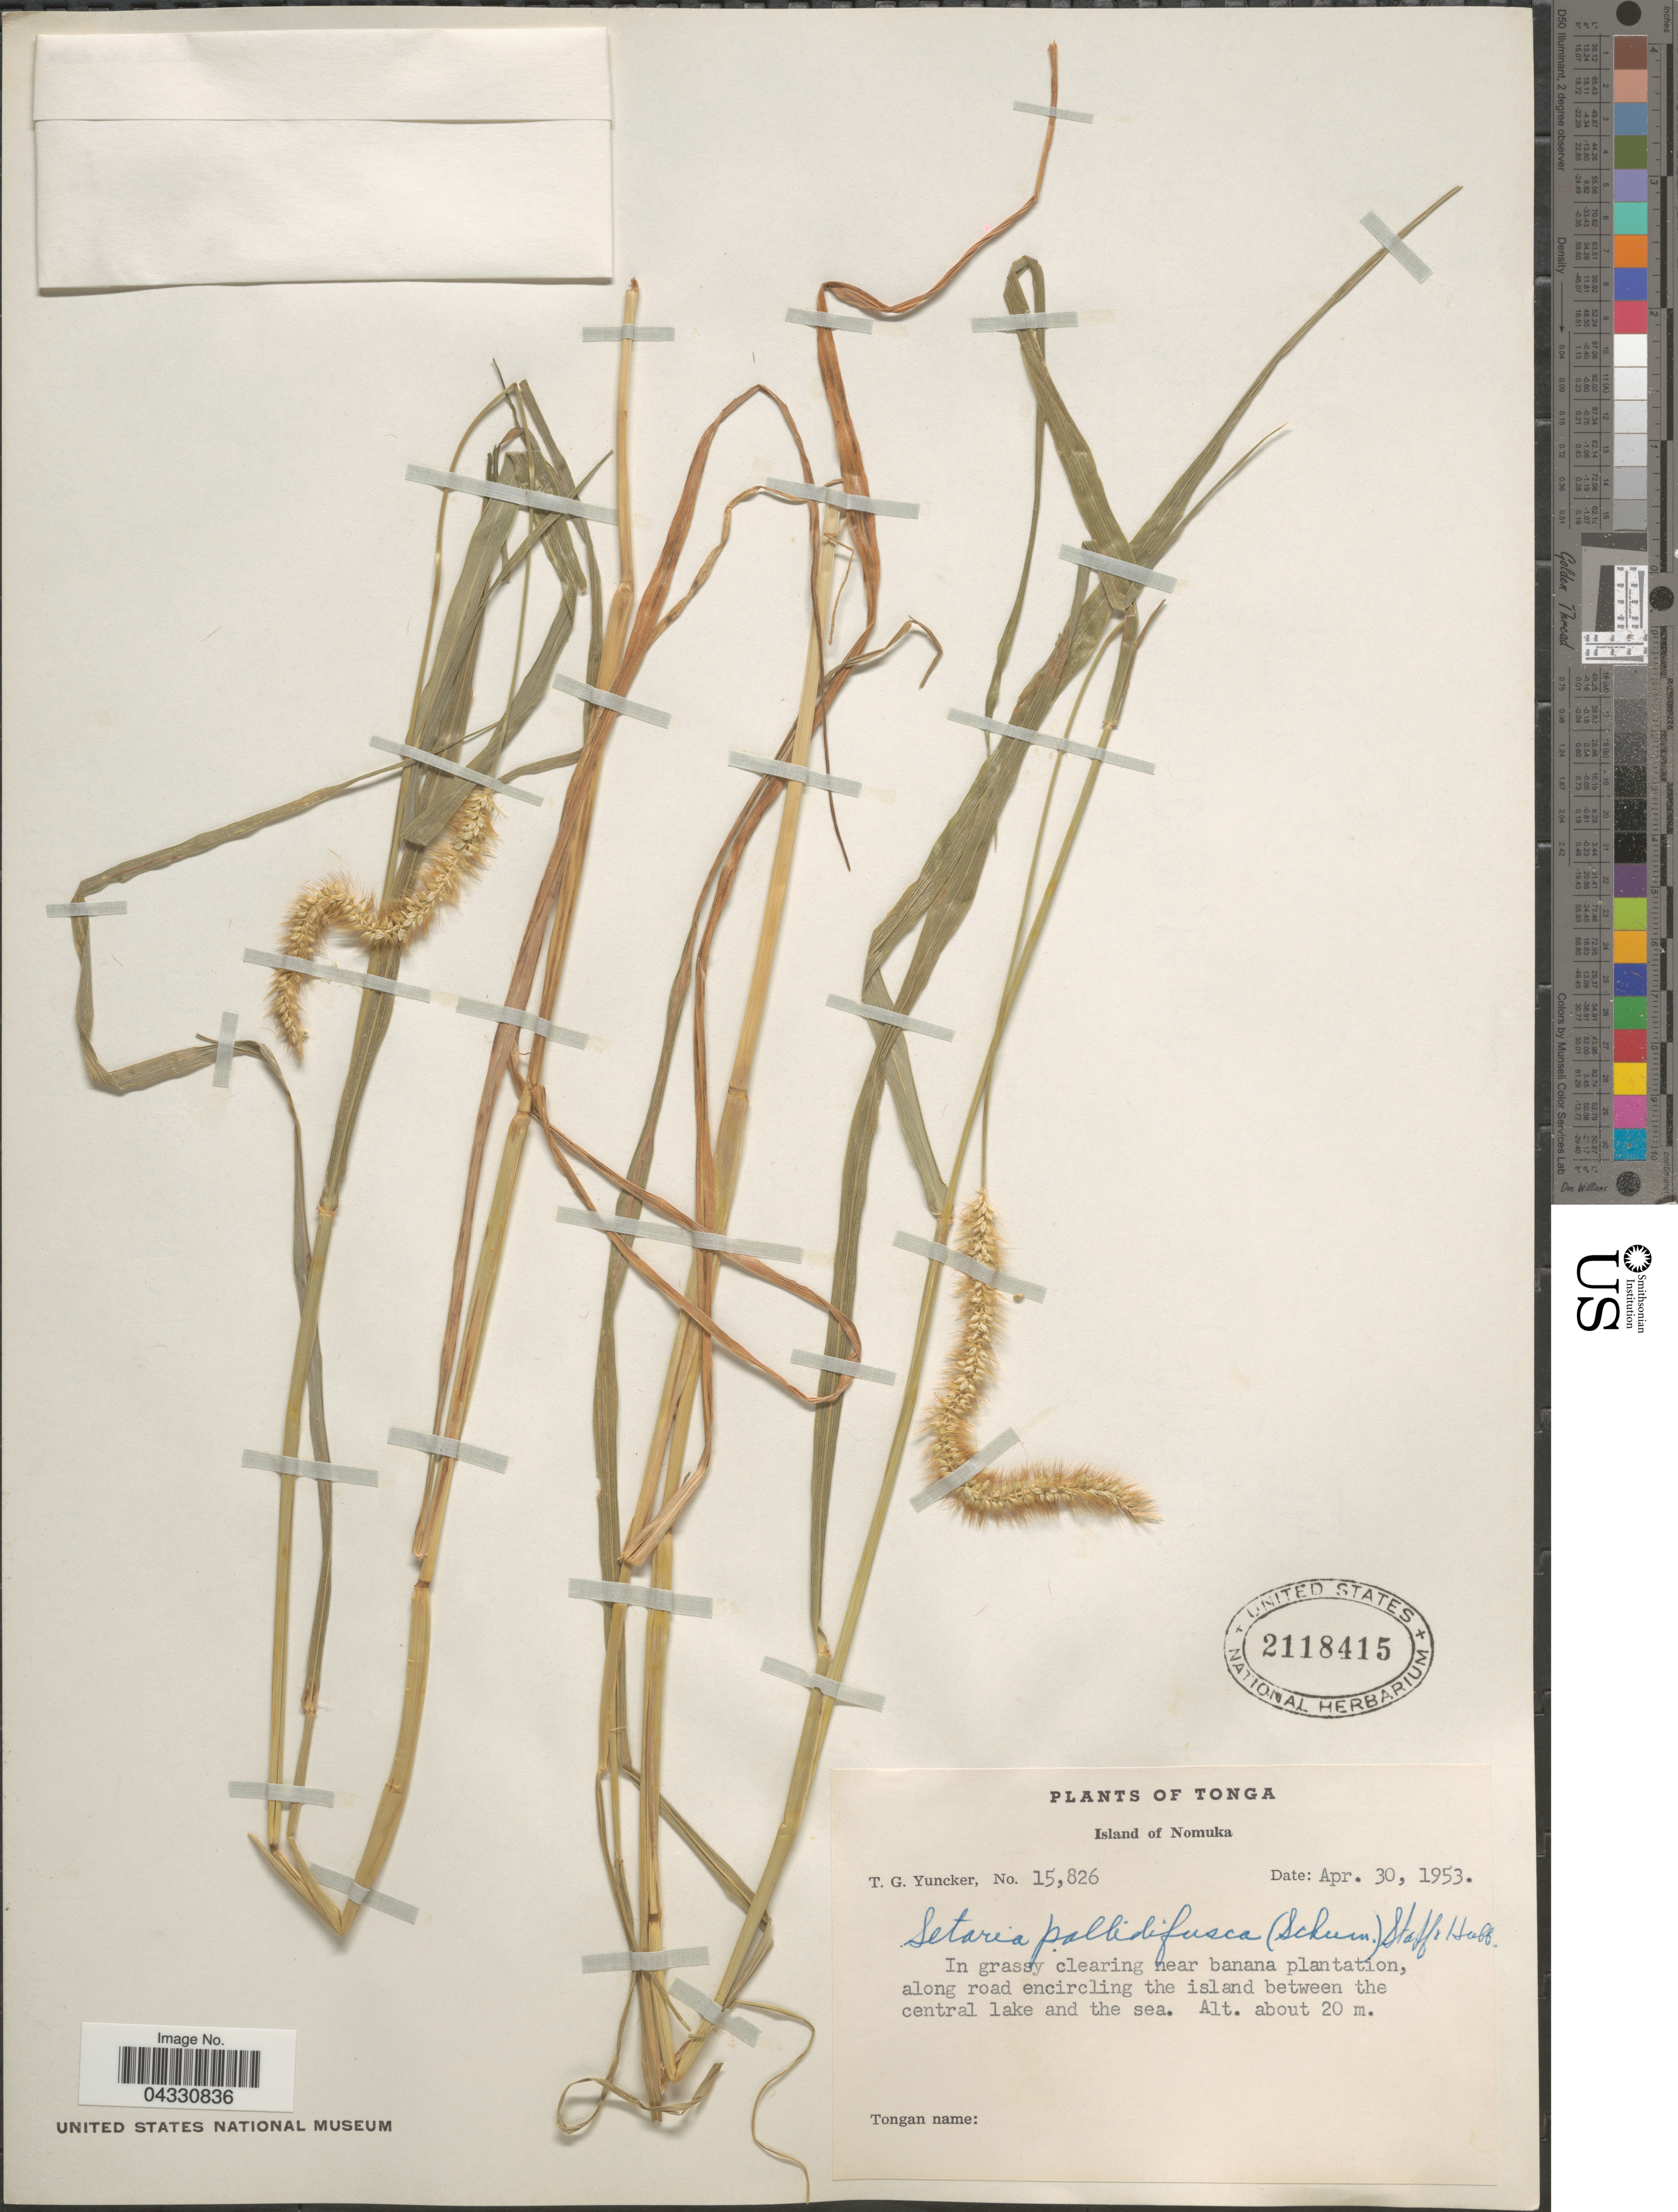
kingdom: Plantae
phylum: Tracheophyta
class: Liliopsida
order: Poales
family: Poaceae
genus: Setaria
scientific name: Setaria pallide-fusca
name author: (Schumach.) Stapf & C.E. Hubb.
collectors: T. G. Yuncker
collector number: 15826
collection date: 1953-04-30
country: Tonga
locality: Island of Nomuka. Near banana plantation, along road encircling the island between the central lake and the sea.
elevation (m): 20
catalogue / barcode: US 2118415